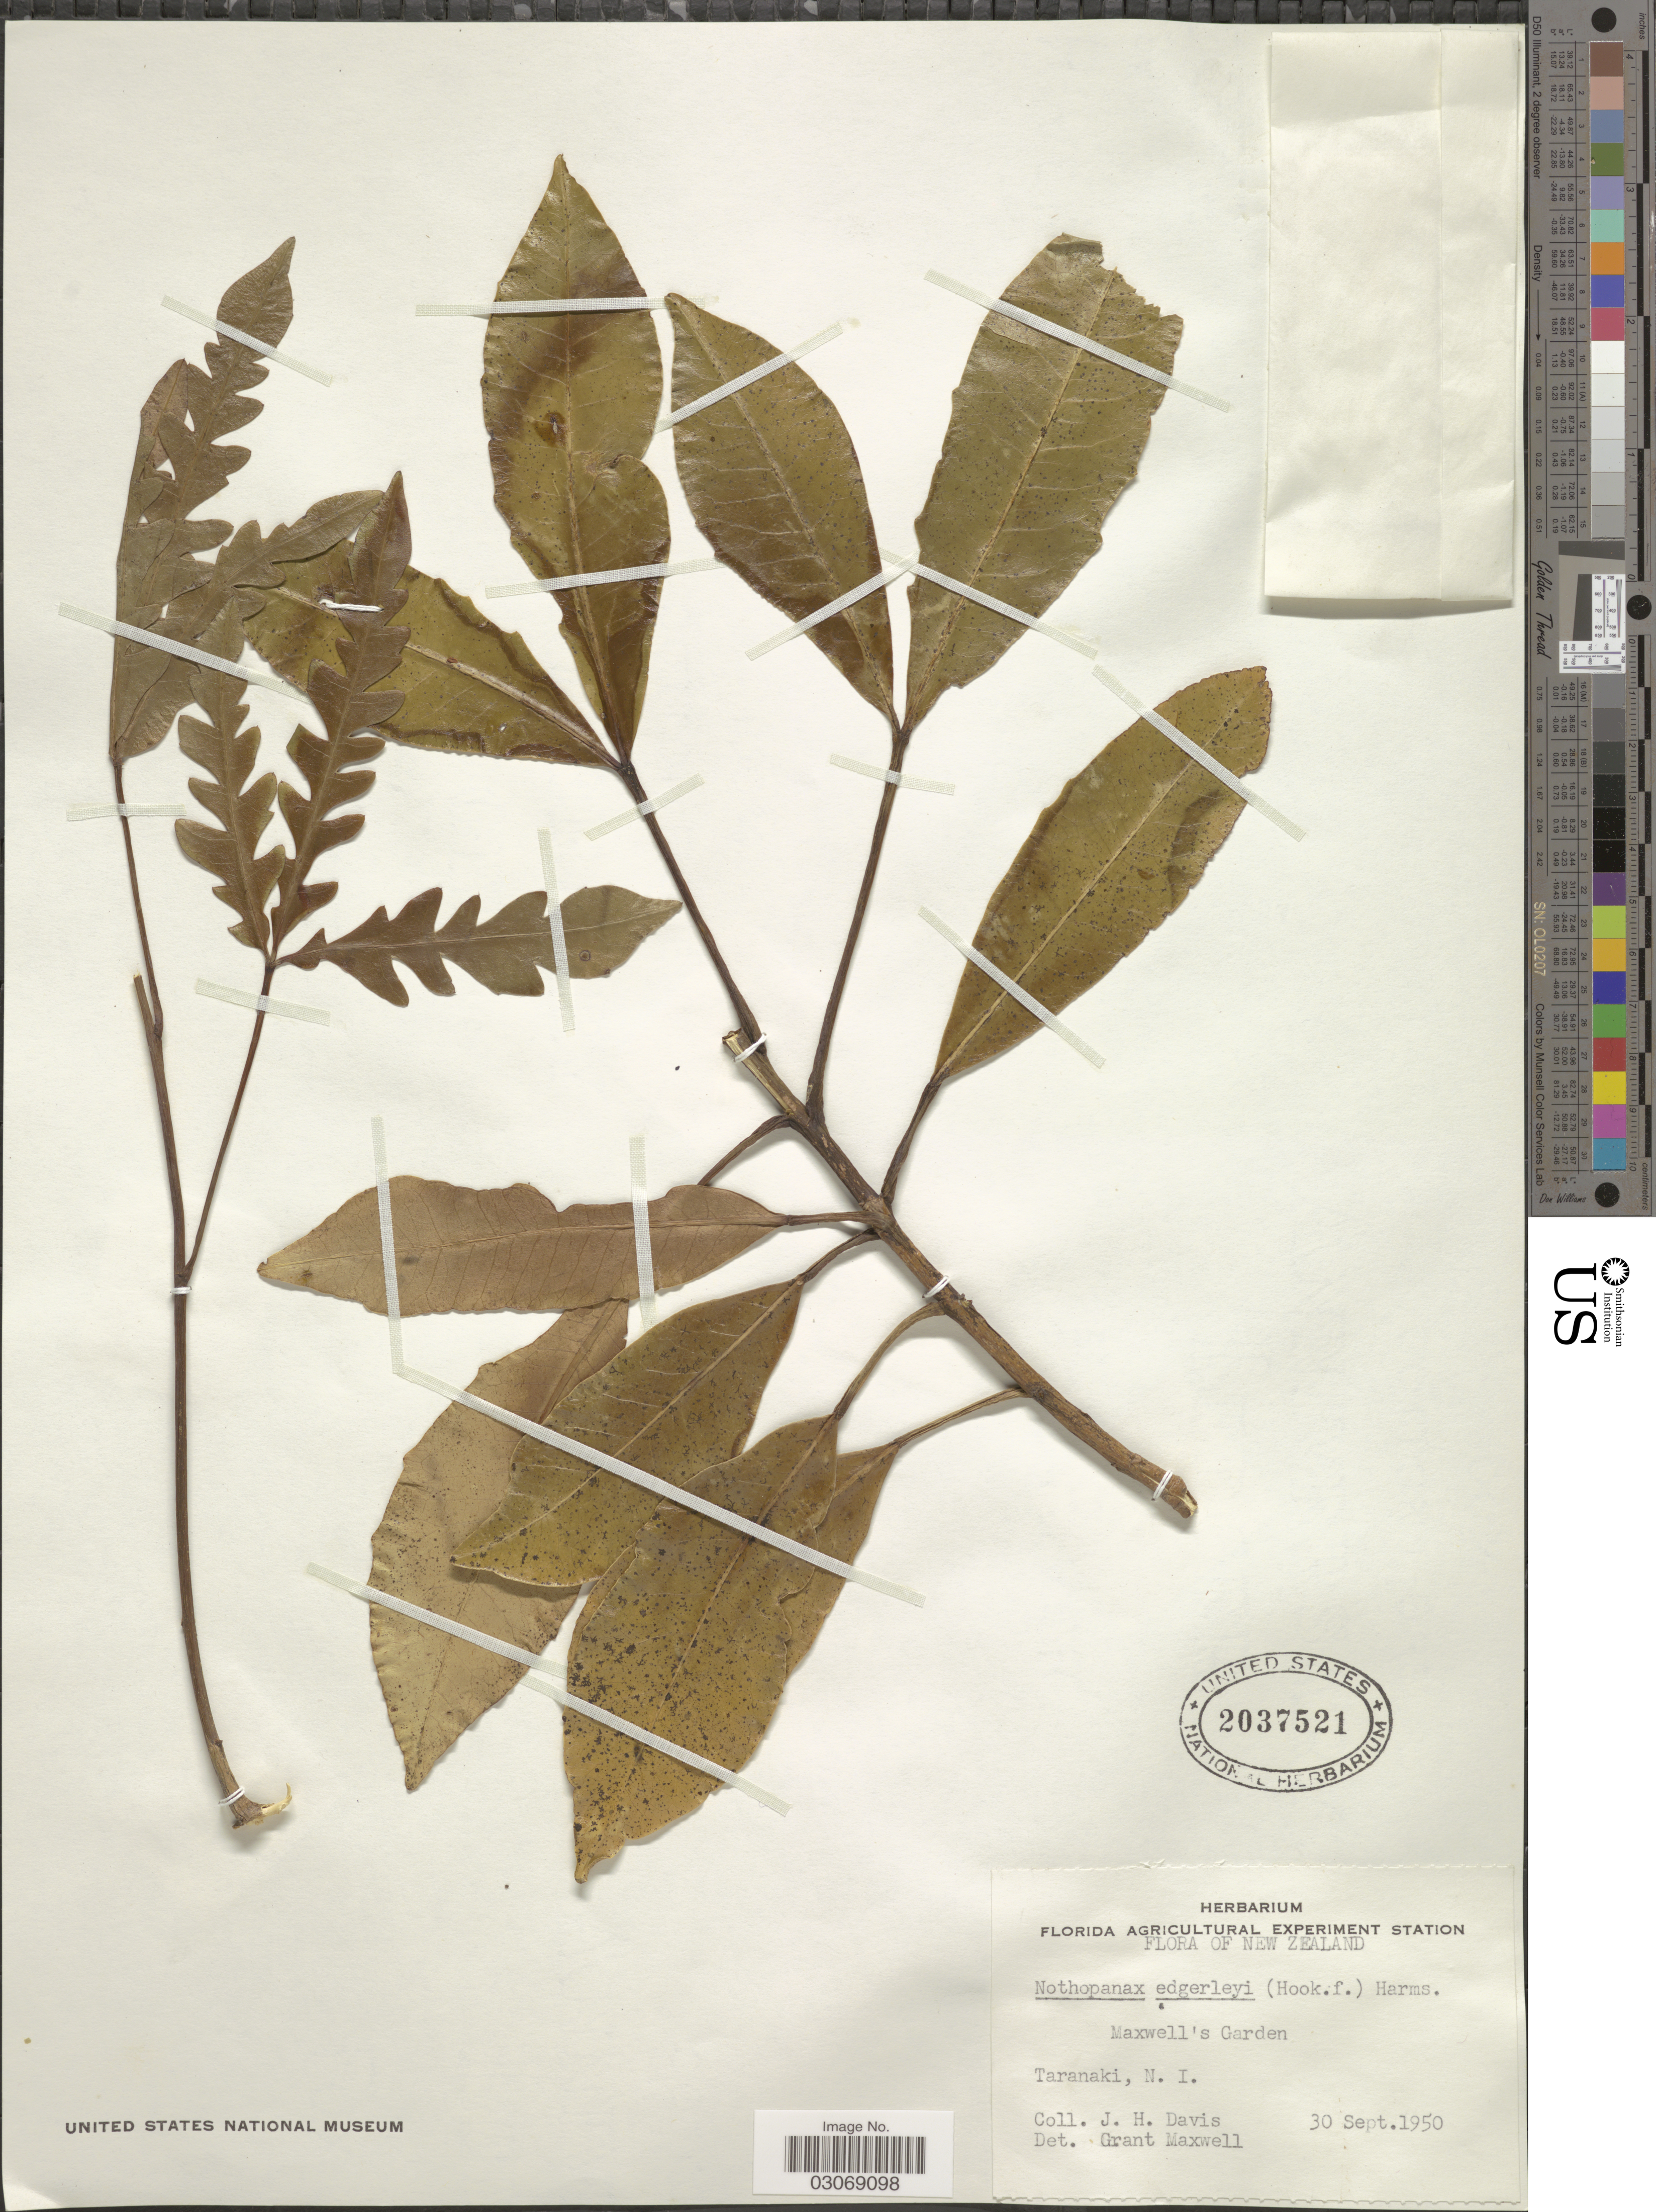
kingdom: Plantae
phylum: Tracheophyta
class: Magnoliopsida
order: Apiales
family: Araliaceae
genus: Nothopanax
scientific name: Nothopanax edgerleyi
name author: (Hook. f.) Harms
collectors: J. Davis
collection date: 1950-09-30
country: New Zealand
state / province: Taranaki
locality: Maxwell's Garden.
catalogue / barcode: US 2037521